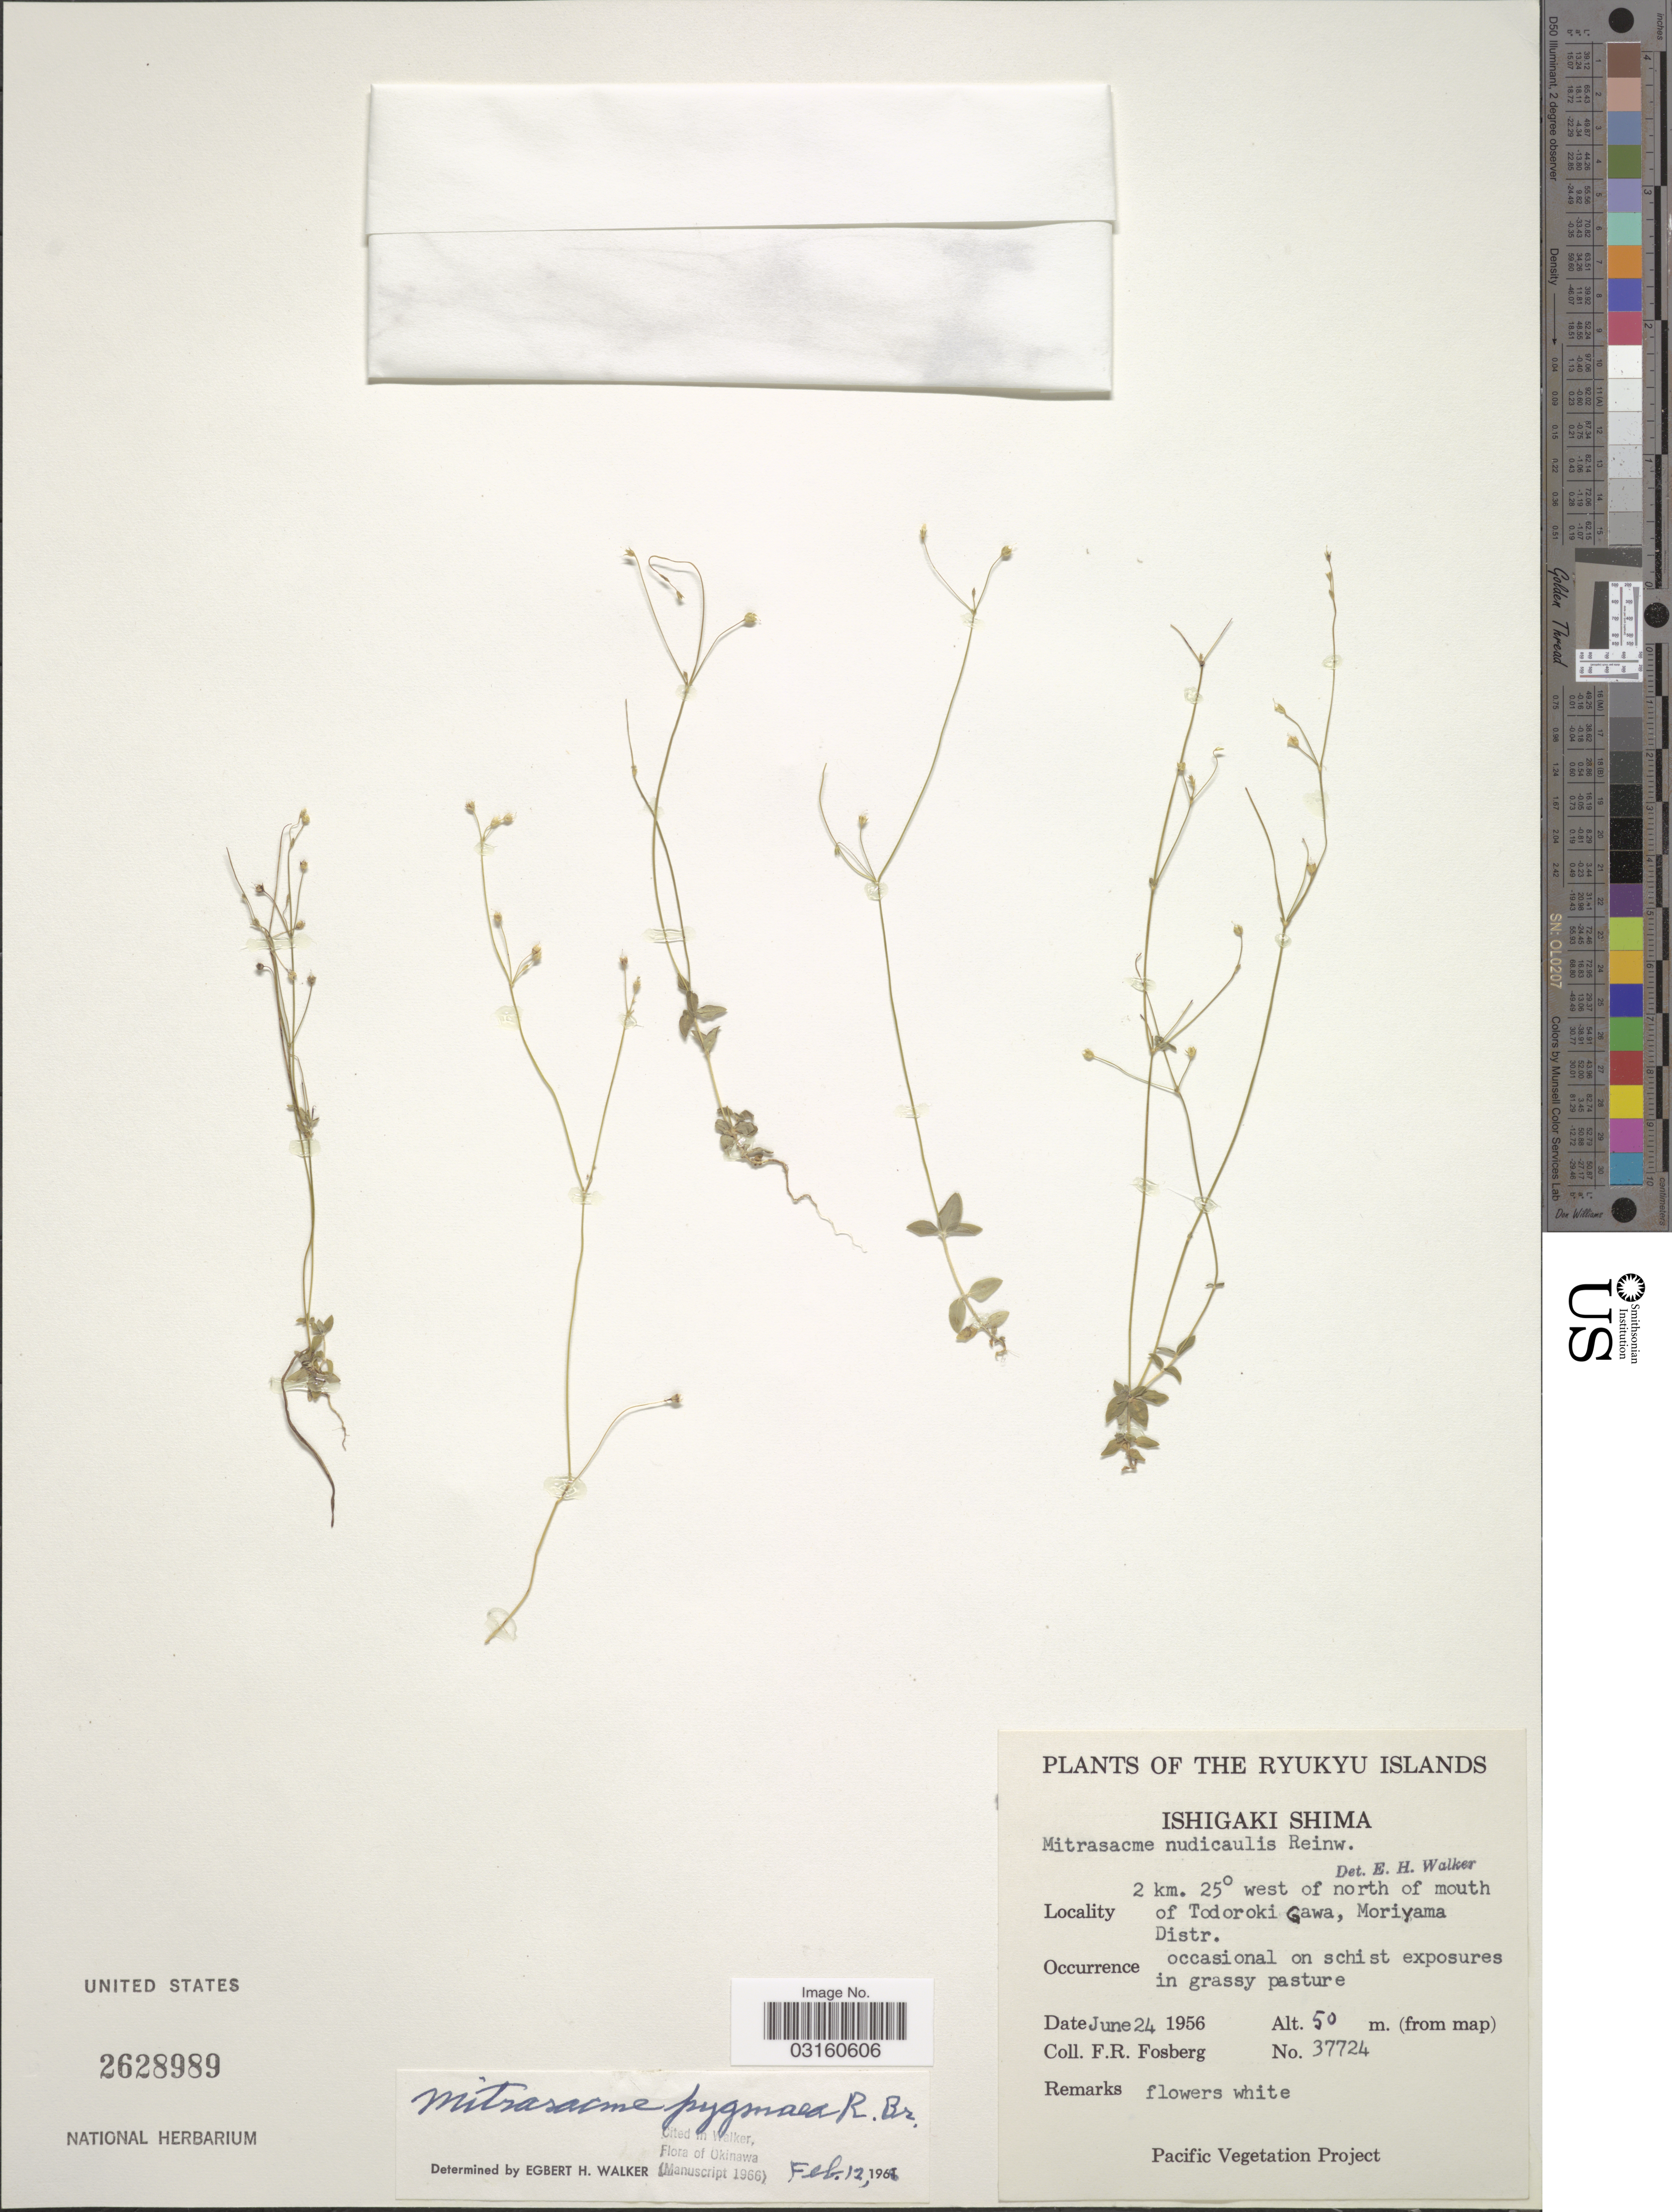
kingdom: Plantae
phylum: Tracheophyta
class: Magnoliopsida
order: Gentianales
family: Loganiaceae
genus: Mitrasacme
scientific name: Mitrasacme pygmaea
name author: R. Br.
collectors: F. R. Fosberg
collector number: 37724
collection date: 1956-06-24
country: Japan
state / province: Okinawa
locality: Ryukyu Islands. Ishigaki Shima. 2 km. 25° west of north of mouth of Todoroki Gawa, Moriyama Distr.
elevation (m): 50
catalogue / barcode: US 2628989